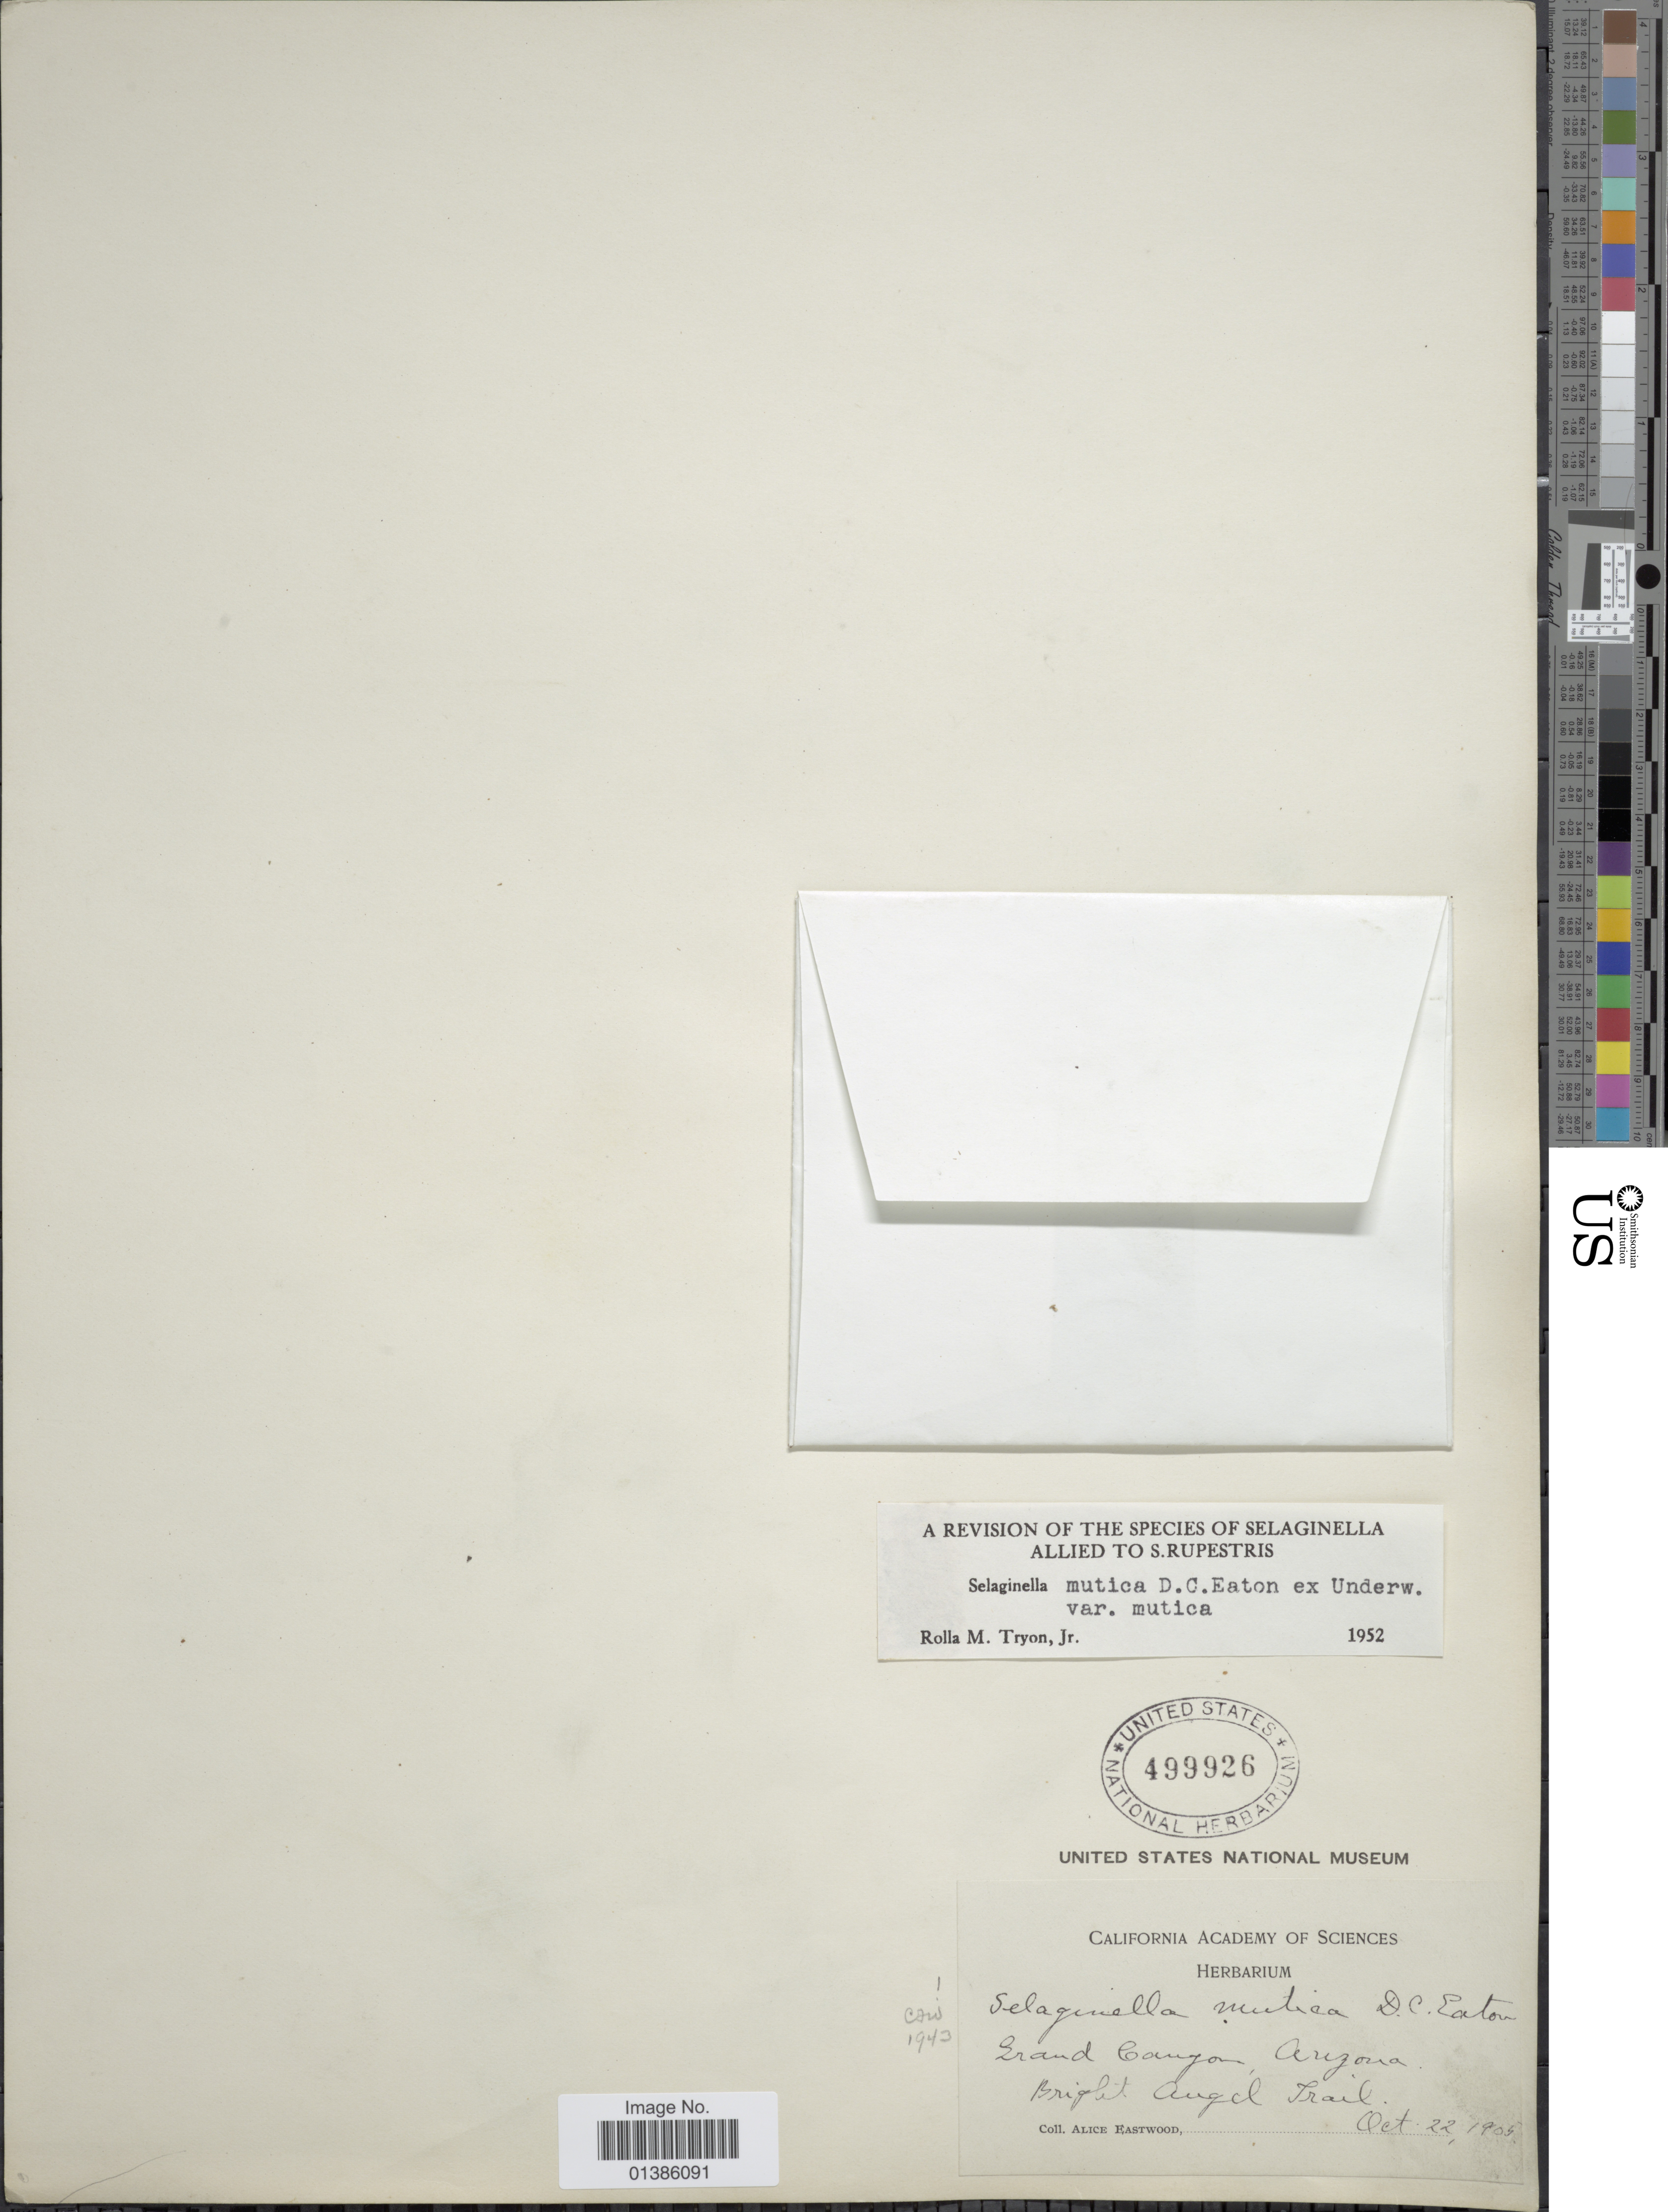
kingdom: Plantae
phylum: Tracheophyta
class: Lycopodiopsida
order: Selaginellales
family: Selaginellaceae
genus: Selaginella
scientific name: Selaginella mutica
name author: D.C. Eaton in Underw.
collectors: A. Eastwood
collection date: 1905-10-22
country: United States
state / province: Arizona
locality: Grand Canyon. Bright Angel Trail.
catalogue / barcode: US 499926